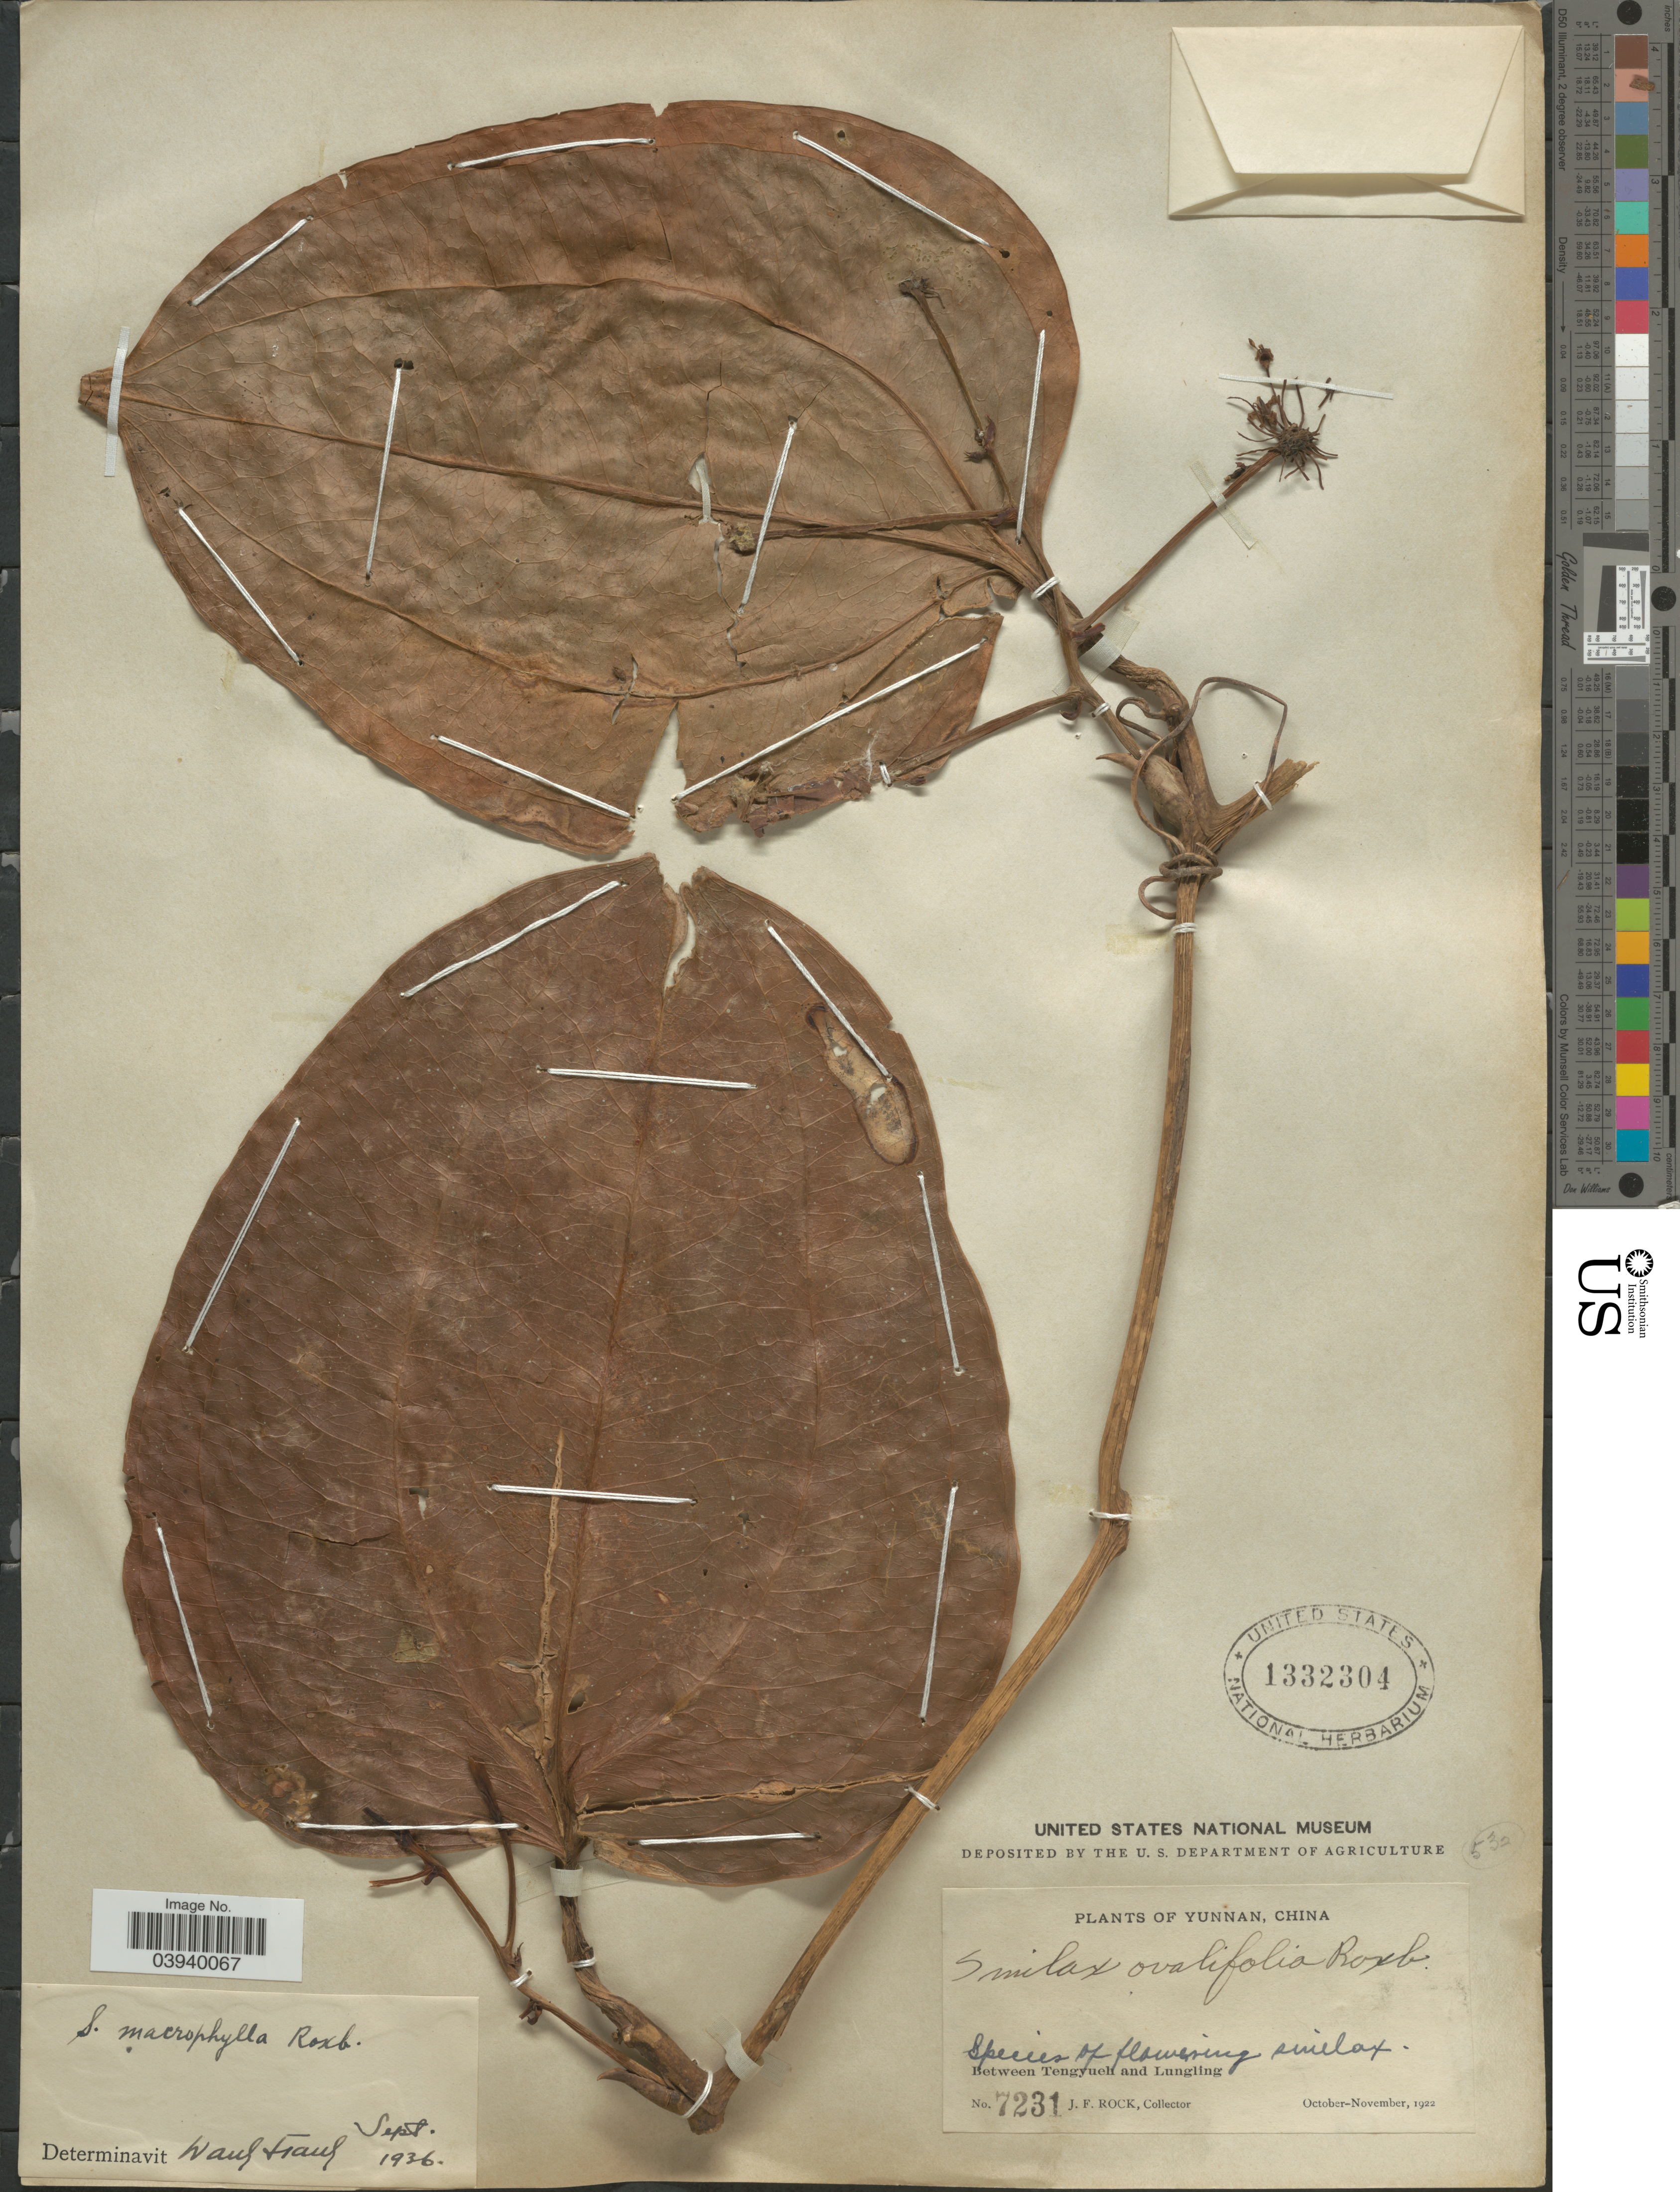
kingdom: Plantae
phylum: Tracheophyta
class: Liliopsida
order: Liliales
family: Smilacaceae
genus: Smilax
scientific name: Smilax ovalifolia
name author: Roxb. ex D. Don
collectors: J. Rock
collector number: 7231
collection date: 1922-10/1922-11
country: China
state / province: Yunnan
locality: Between Tengyueh and Lungling.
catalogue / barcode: US 1332304